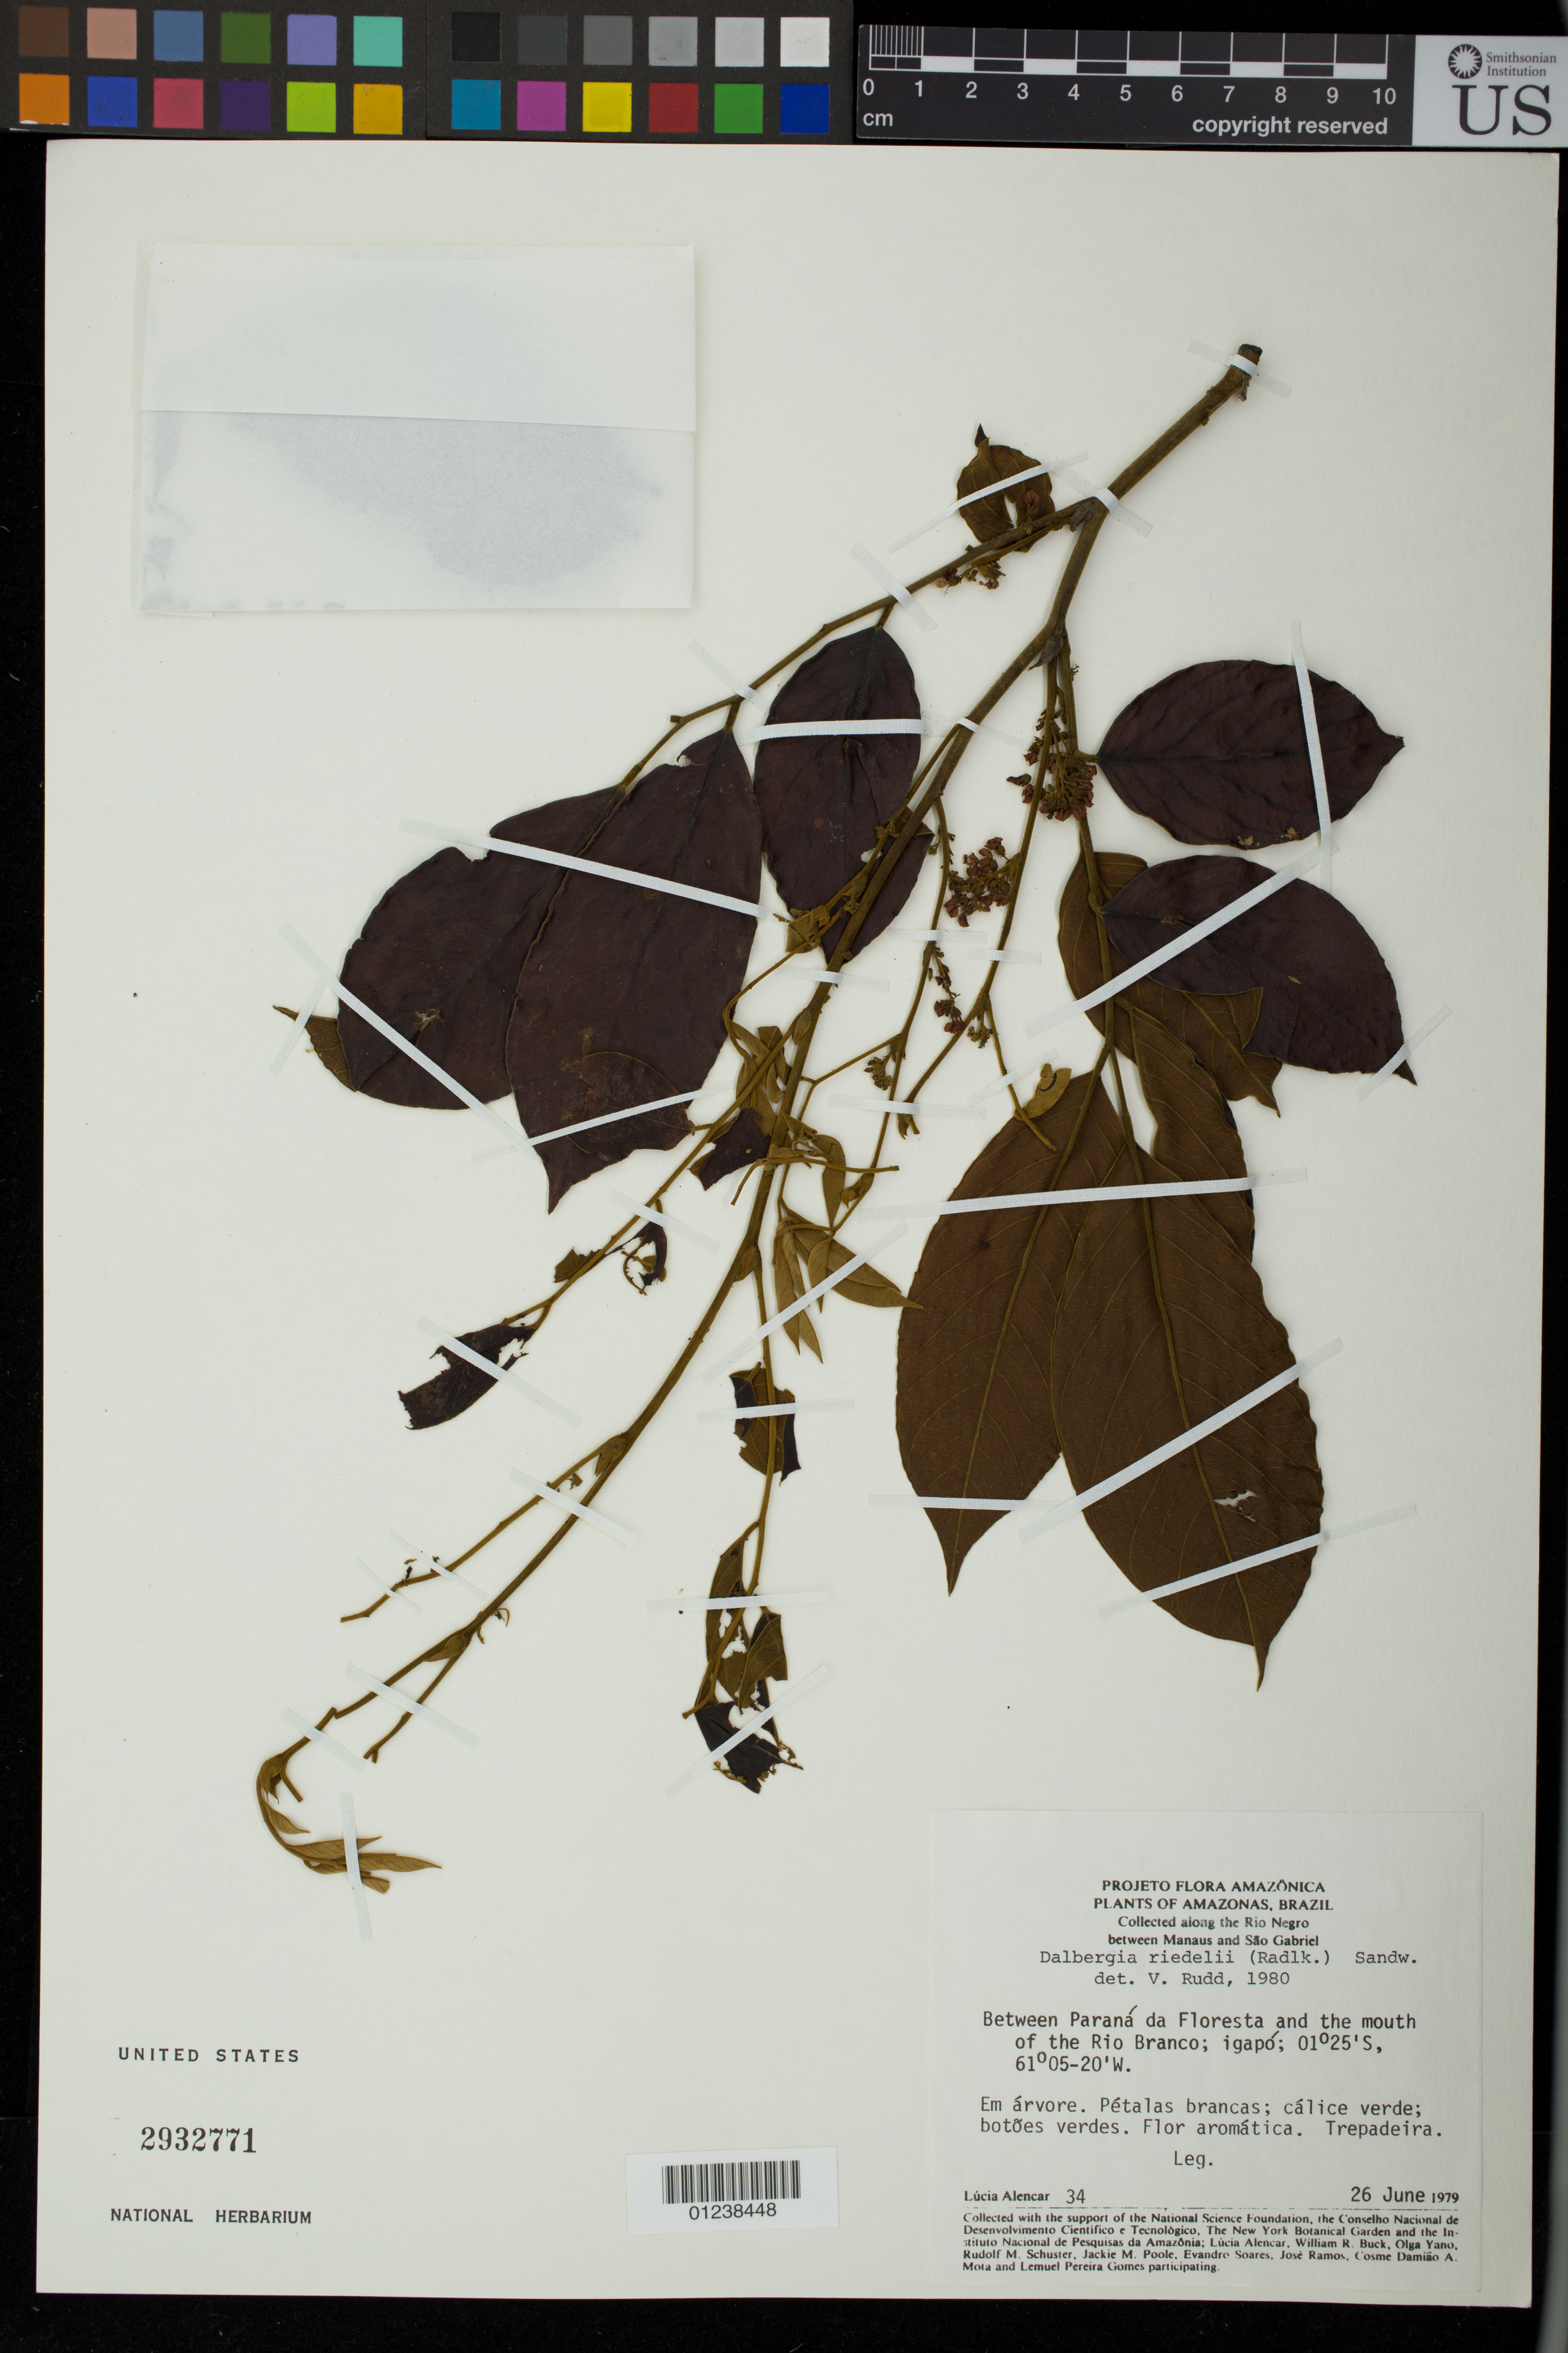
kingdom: Plantae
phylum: Tracheophyta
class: Magnoliopsida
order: Fabales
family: Fabaceae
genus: Dalbergia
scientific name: Dalbergia riedelii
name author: (Benth.) Sandwith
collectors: L. Alencar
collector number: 34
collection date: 1979-06-26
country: Brazil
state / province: Amazonas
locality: Collected along the Rio Negro between Manaus and Sao Gabriel.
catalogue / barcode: US 2932771